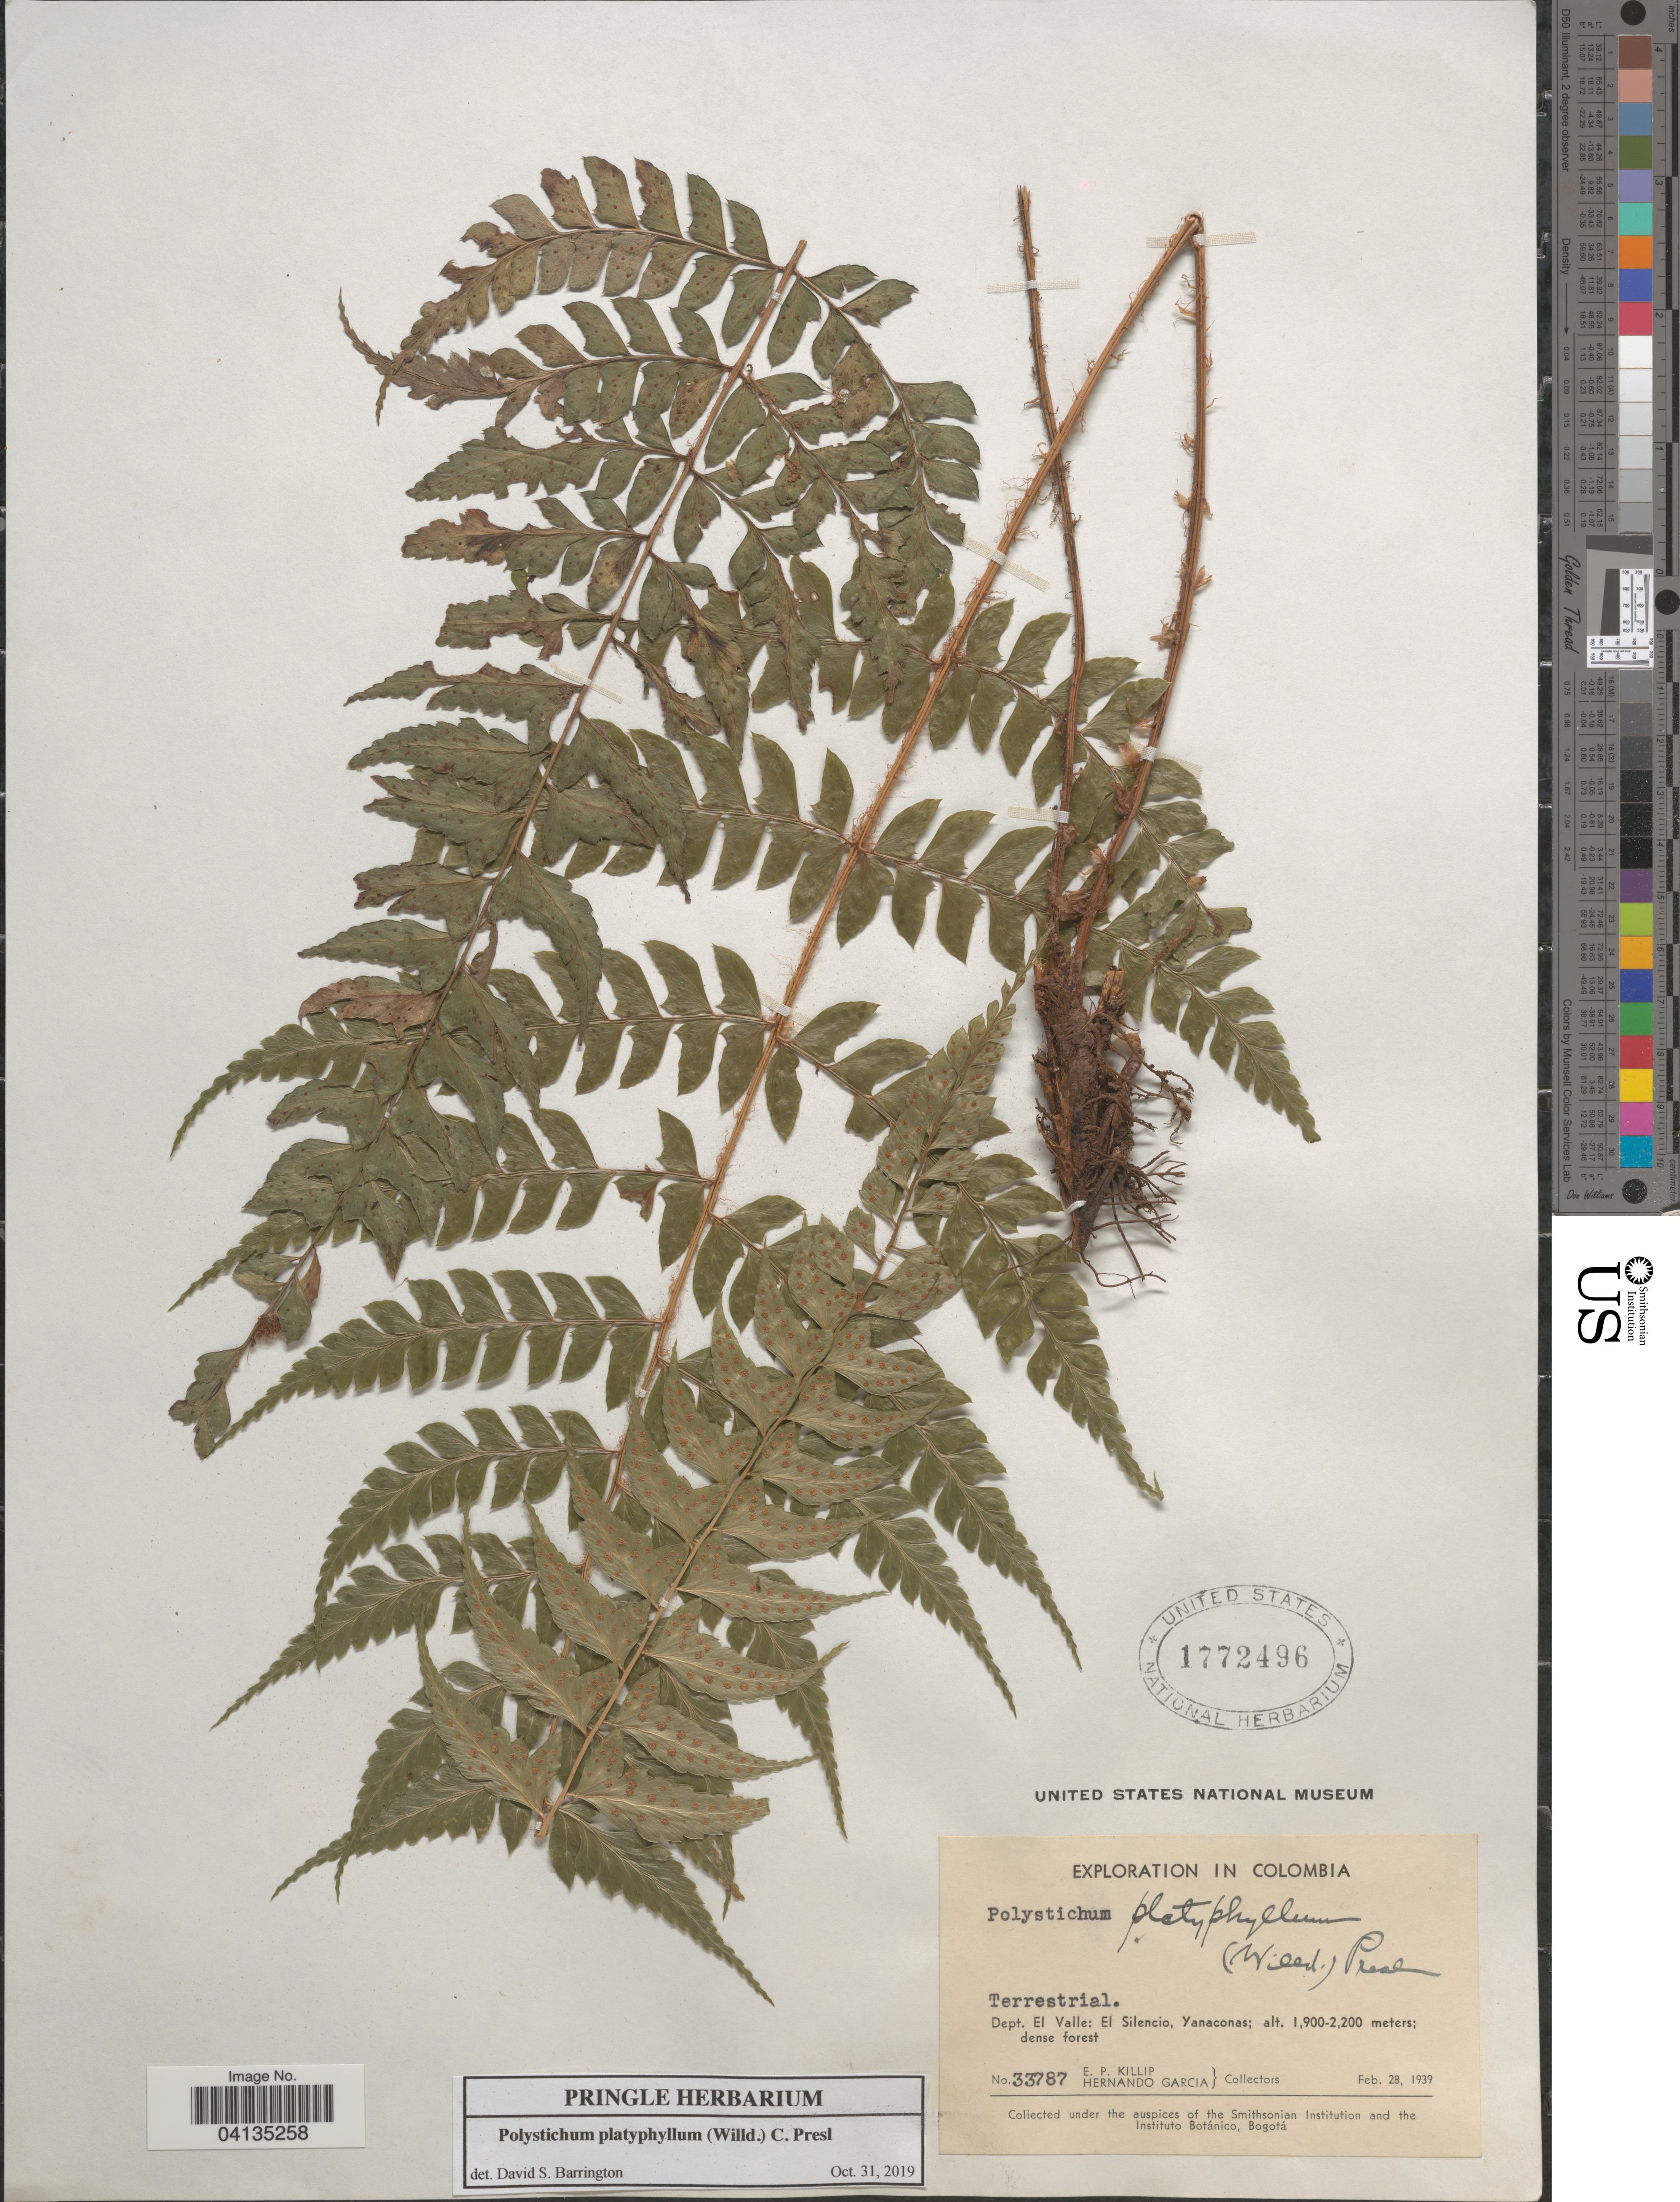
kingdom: Plantae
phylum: Tracheophyta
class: Polypodiopsida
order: Polypodiales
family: Dryopteridaceae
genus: Polystichum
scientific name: Polystichum platyphyllum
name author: (Willd.) C. Presl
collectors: E. P. Killip & H. Garcia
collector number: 33787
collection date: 1939-02-28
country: Colombia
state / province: Valle del Cauca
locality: Exploration in Colombia. Dept. El Valle: El Silencio, Yanaconas.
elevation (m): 1900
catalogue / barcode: US 1772496